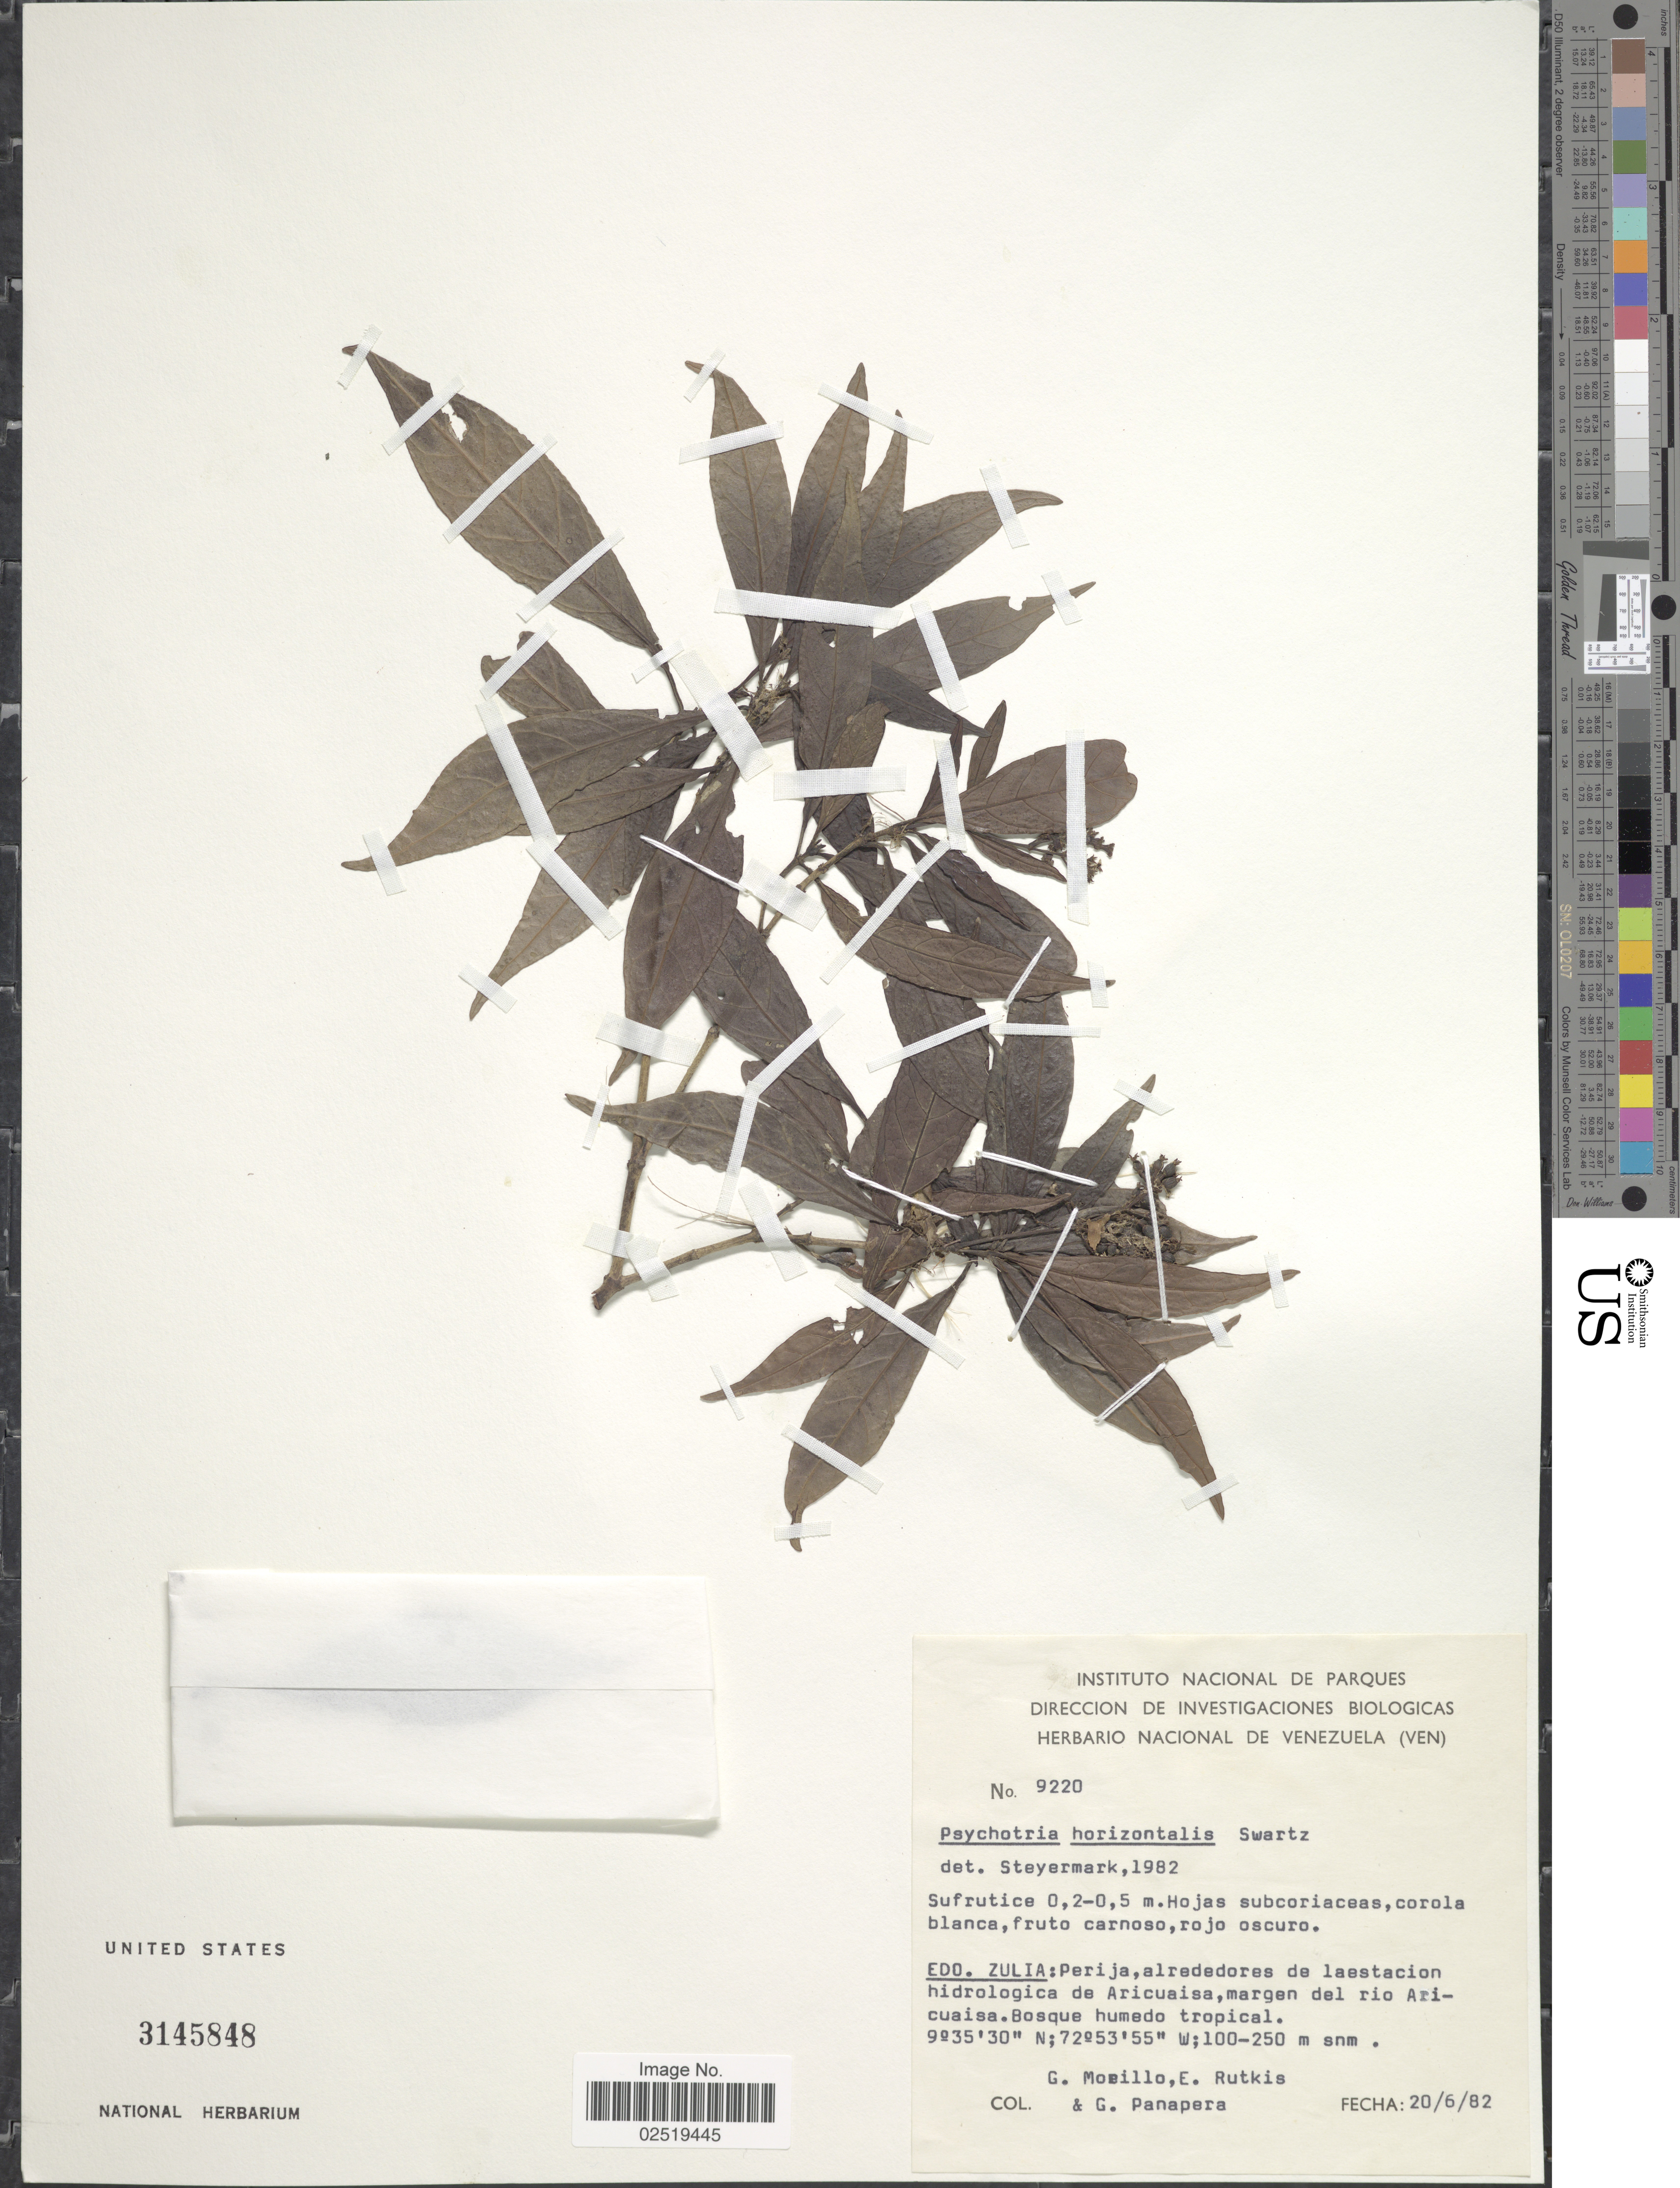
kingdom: Plantae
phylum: Tracheophyta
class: Magnoliopsida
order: Gentianales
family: Rubiaceae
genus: Psychotria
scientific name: Psychotria horizontalis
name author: Sw.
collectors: G. Morillo, E. Rutkis & G. Panapera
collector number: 9220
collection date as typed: Transcribed d/m/y: 20/6/82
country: Venezuela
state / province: Zulia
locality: Perija, alrededores de laestacion hidrologica de Aricuaisa, margen del rio Aricuaisa, Bosque humedo tropical.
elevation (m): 100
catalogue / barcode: US 3145848